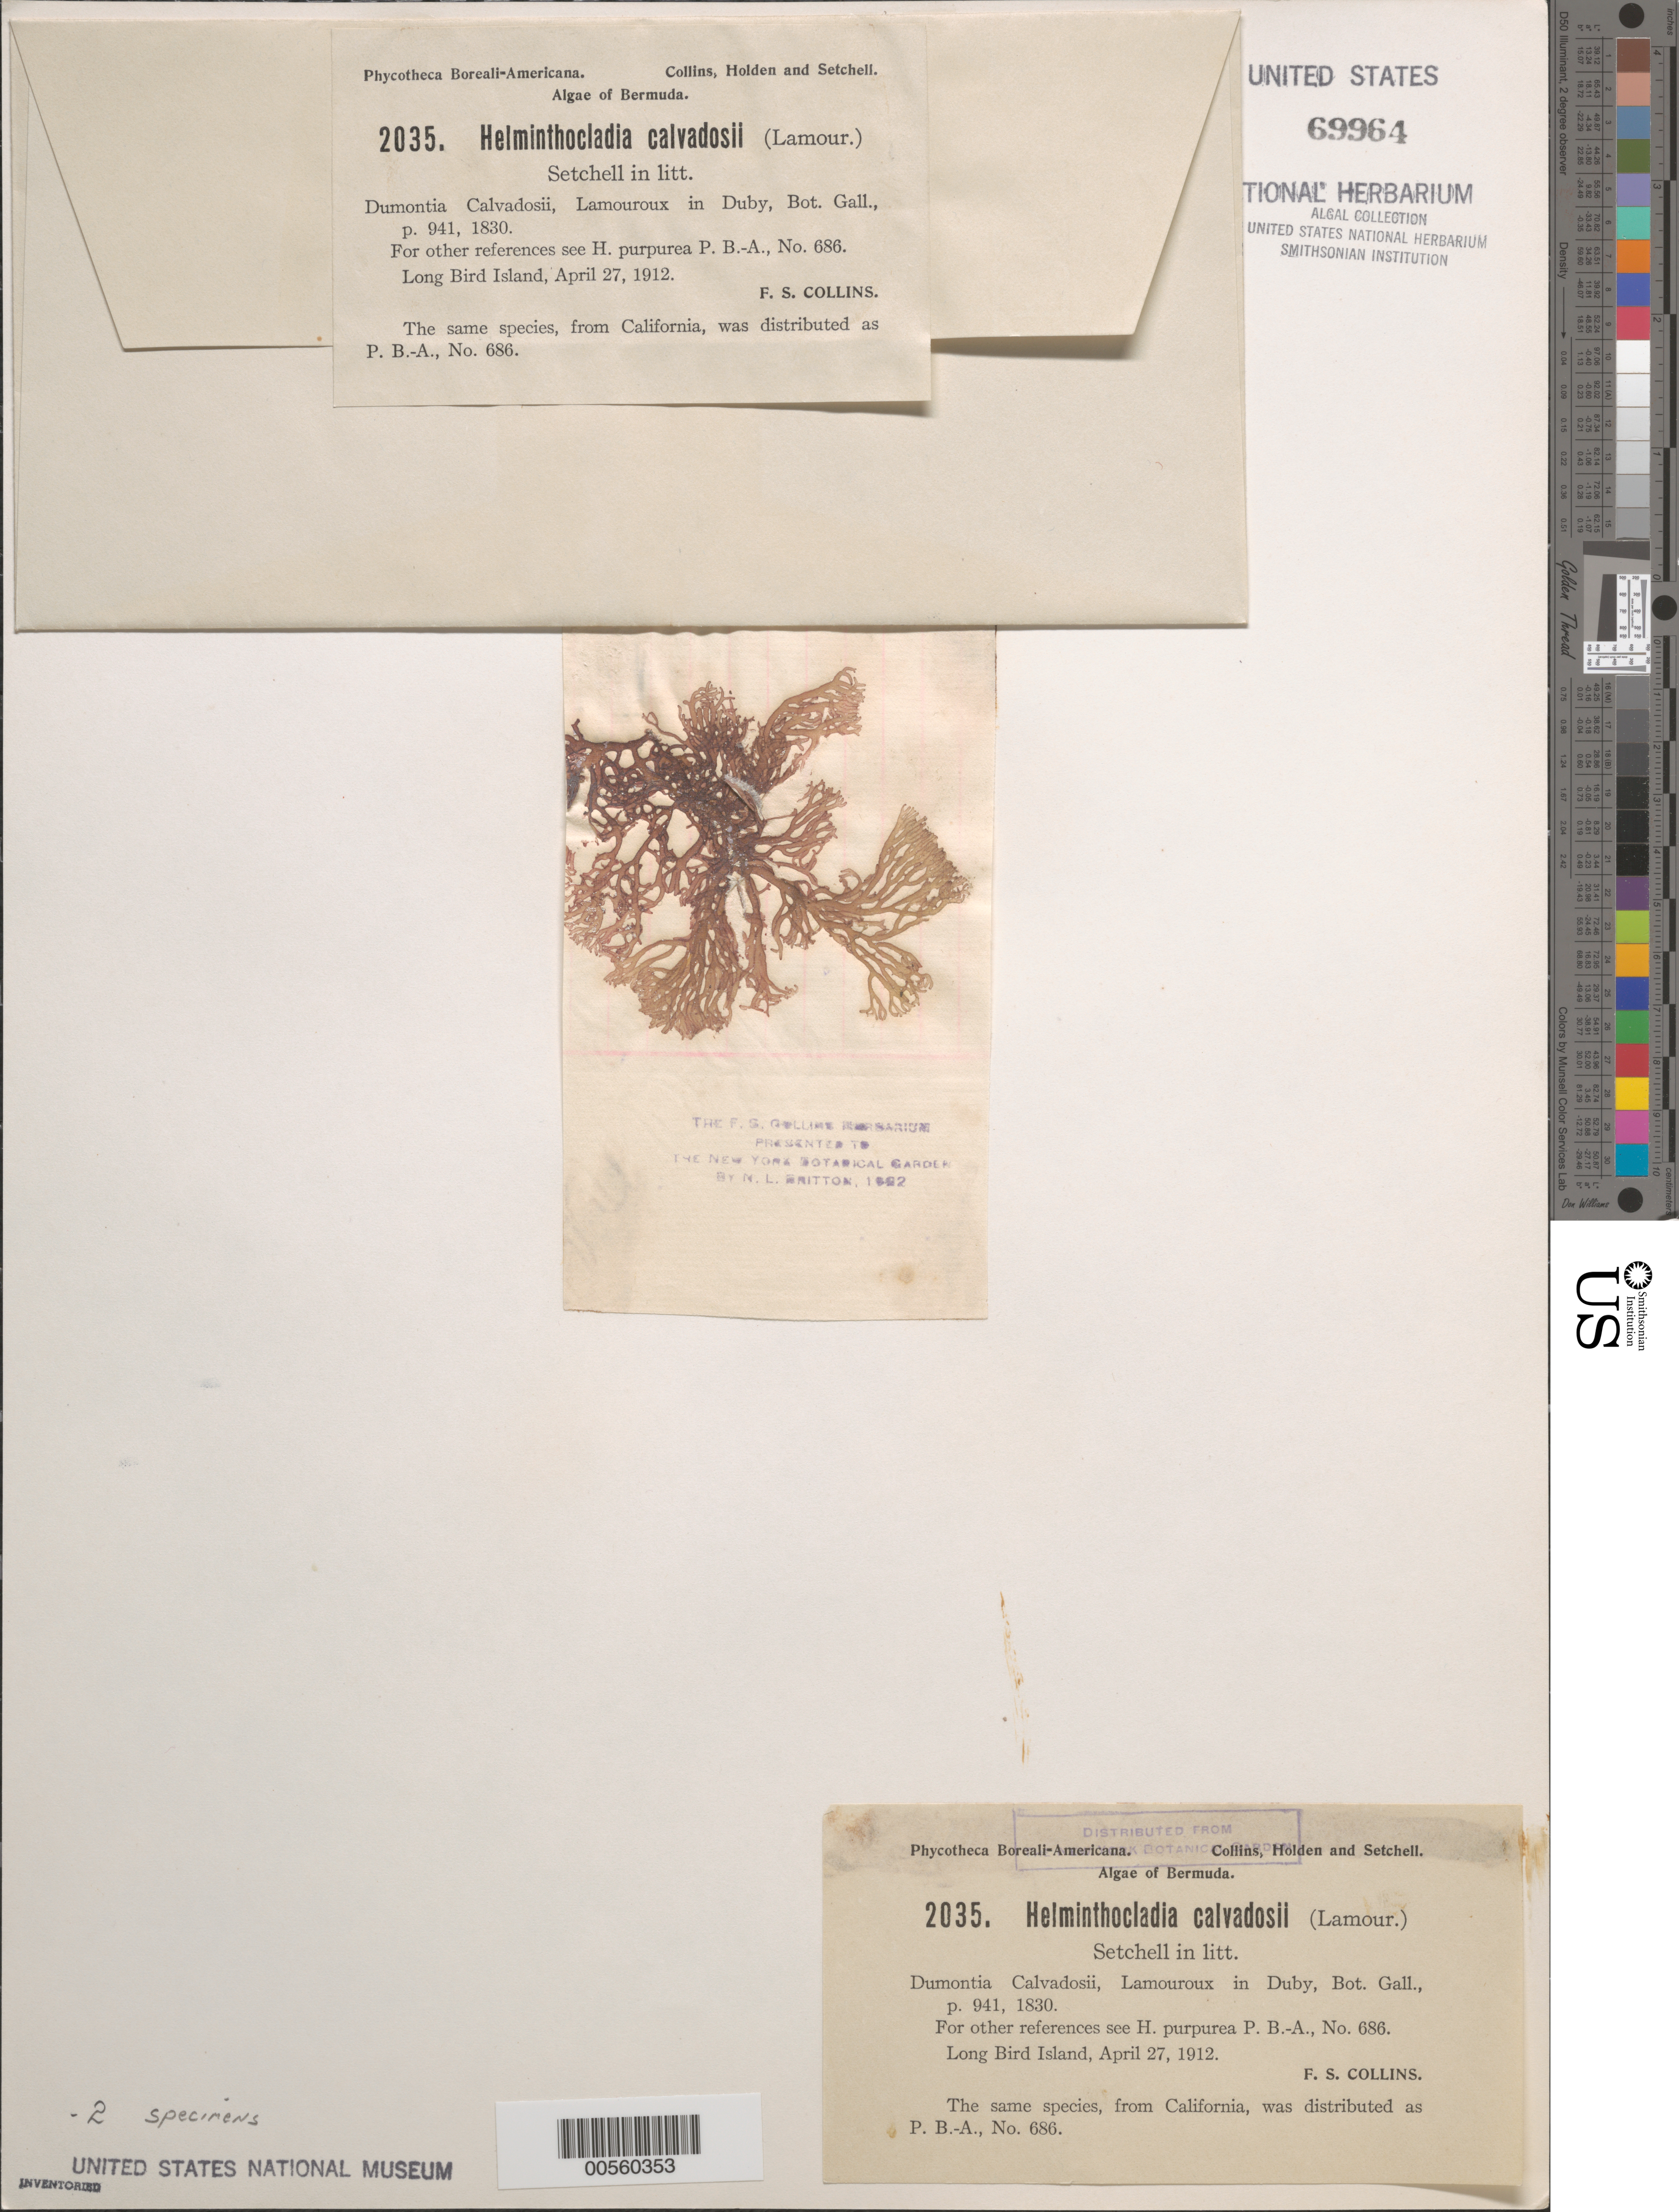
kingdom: Plantae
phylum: Rhodophyta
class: Florideophyceae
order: Nemaliales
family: Liagoraceae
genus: Helminthocladia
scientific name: Helminthocladia calvadosii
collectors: F. Collins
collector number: PB-A 2035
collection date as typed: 27 Apr 1912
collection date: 1912-04-27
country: Bermuda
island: Bermuda Island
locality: Long Bird Island, Castle Harbor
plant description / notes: Collins, Holden & Setchell, Phycotheca Boreali-Americana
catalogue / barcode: US 69964